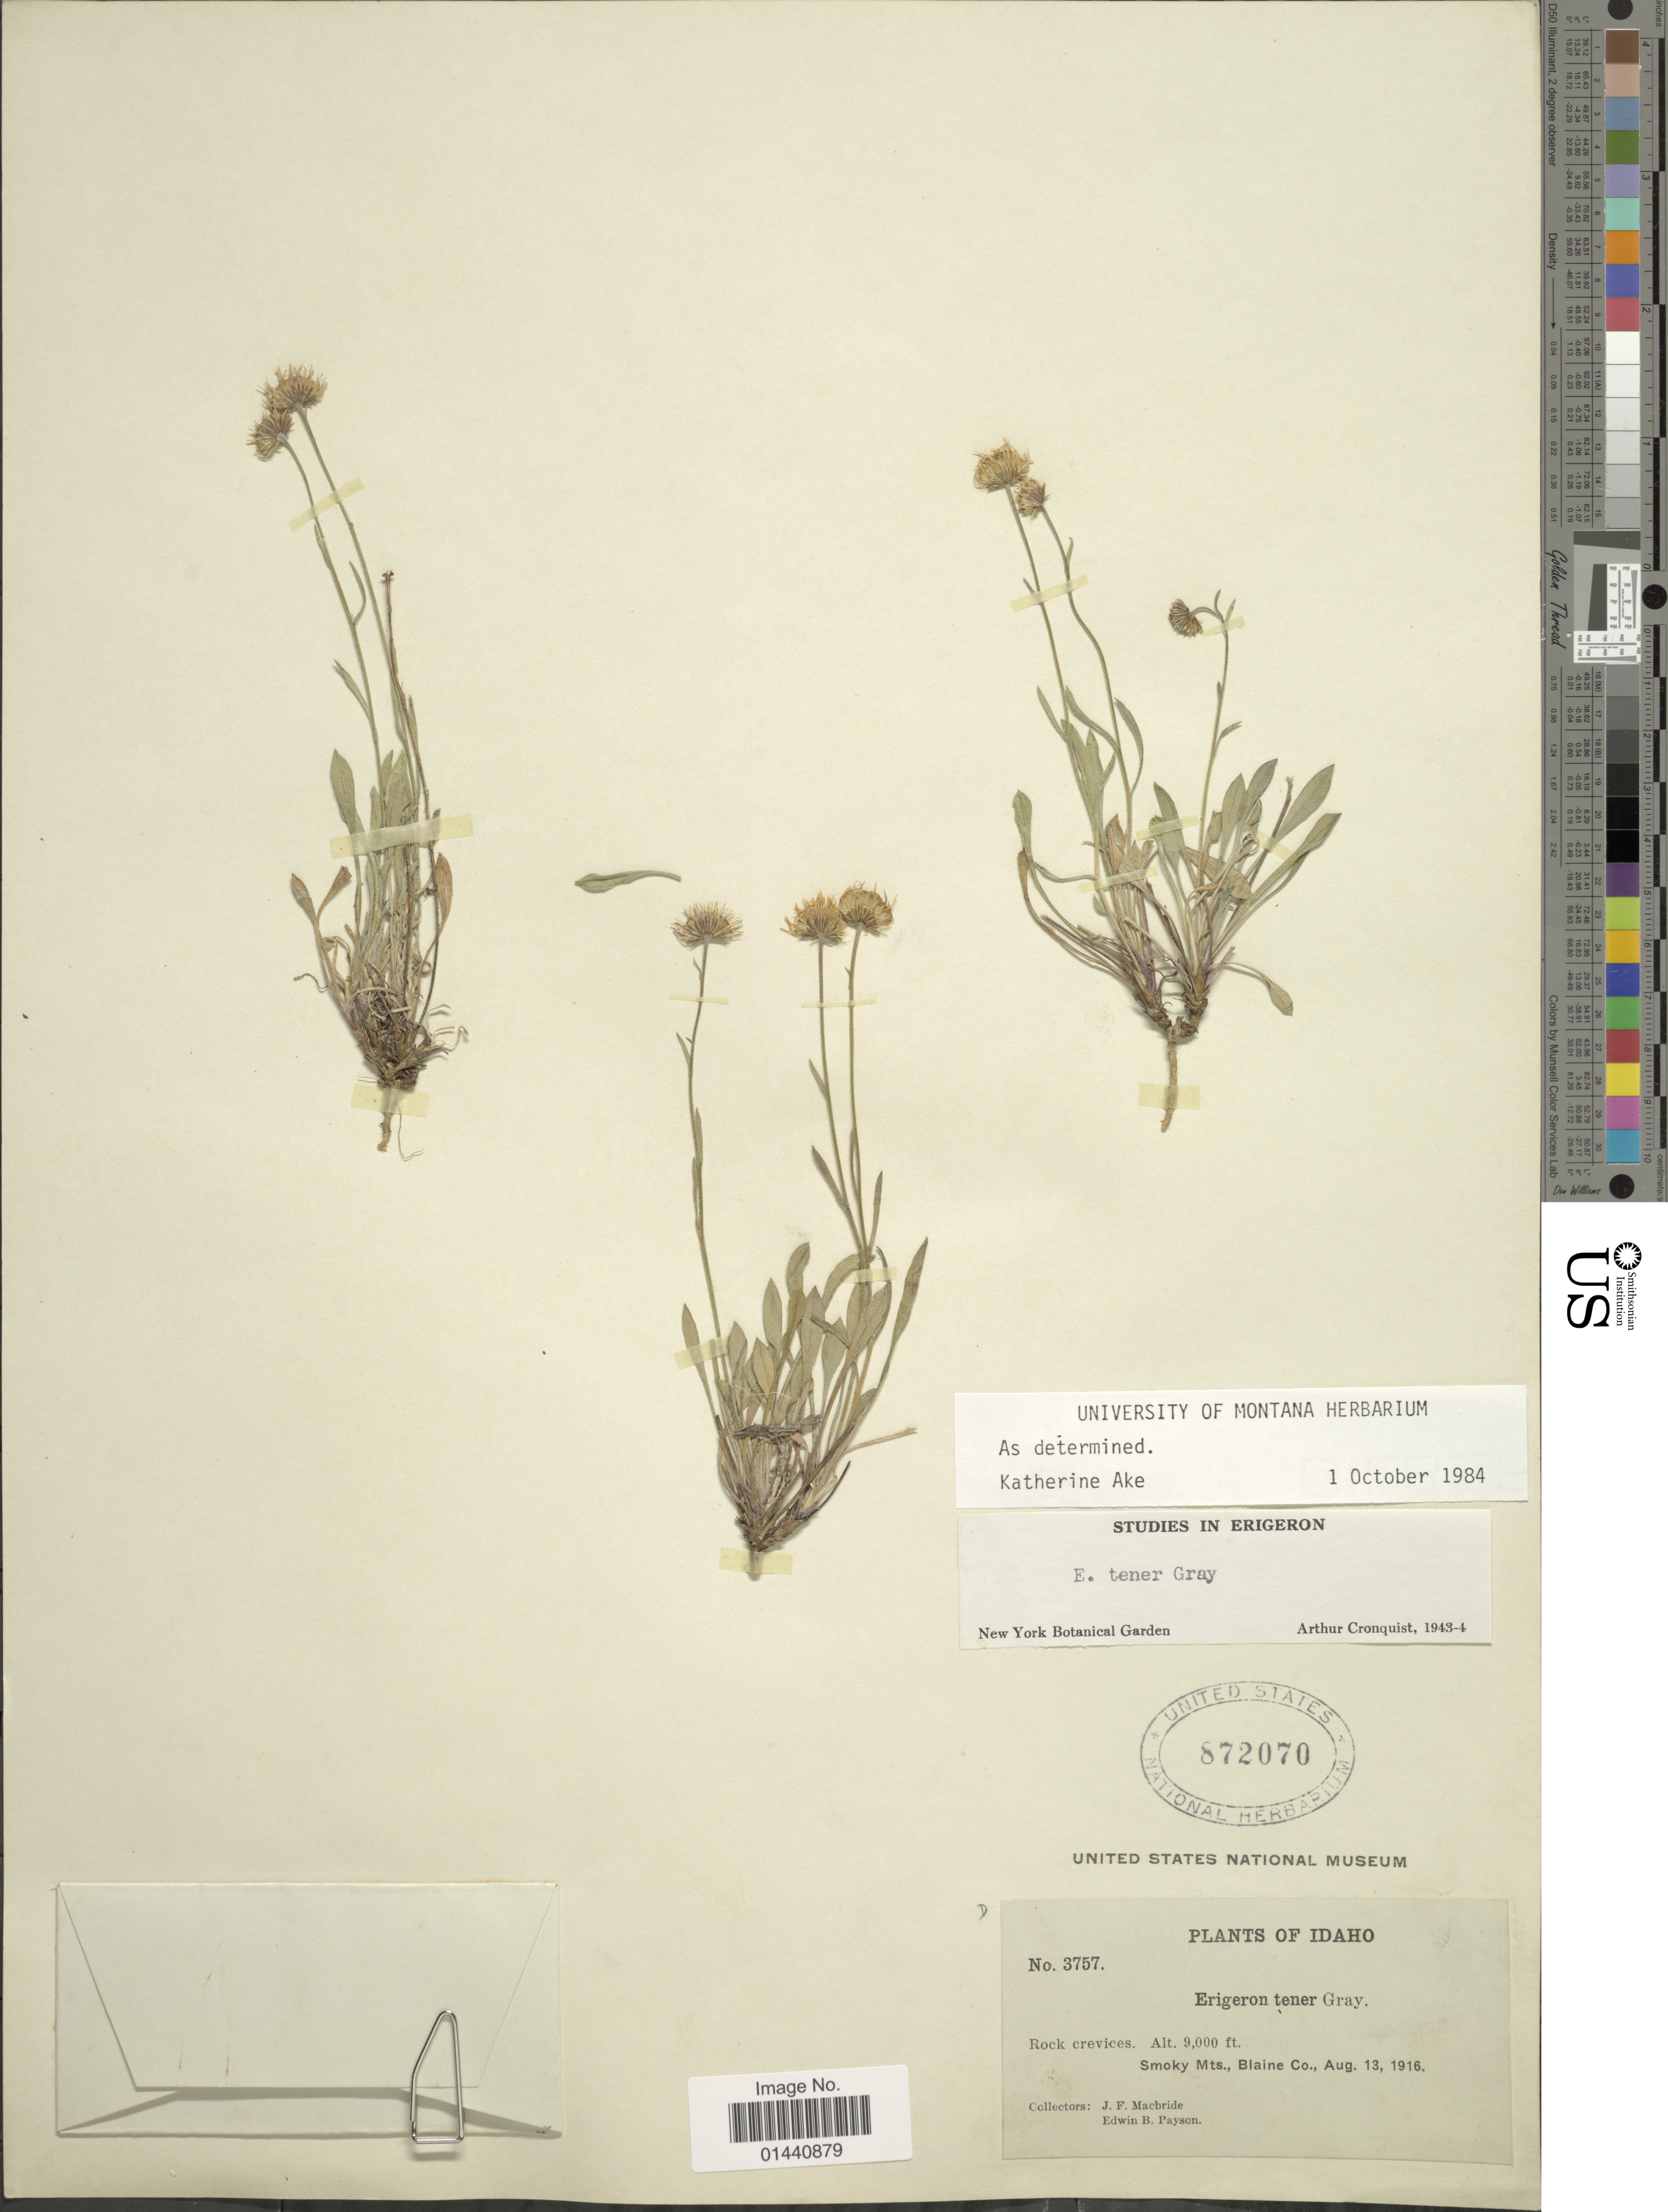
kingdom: Plantae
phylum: Tracheophyta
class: Magnoliopsida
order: Asterales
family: Asteraceae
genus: Erigeron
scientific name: Erigeron tener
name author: A. Gray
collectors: J. F. Macbride & E. B. Payson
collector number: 3757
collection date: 1916-08-13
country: United States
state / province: Idaho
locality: Smoky Mts., Blaine Co.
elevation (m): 2743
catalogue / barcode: US 872070